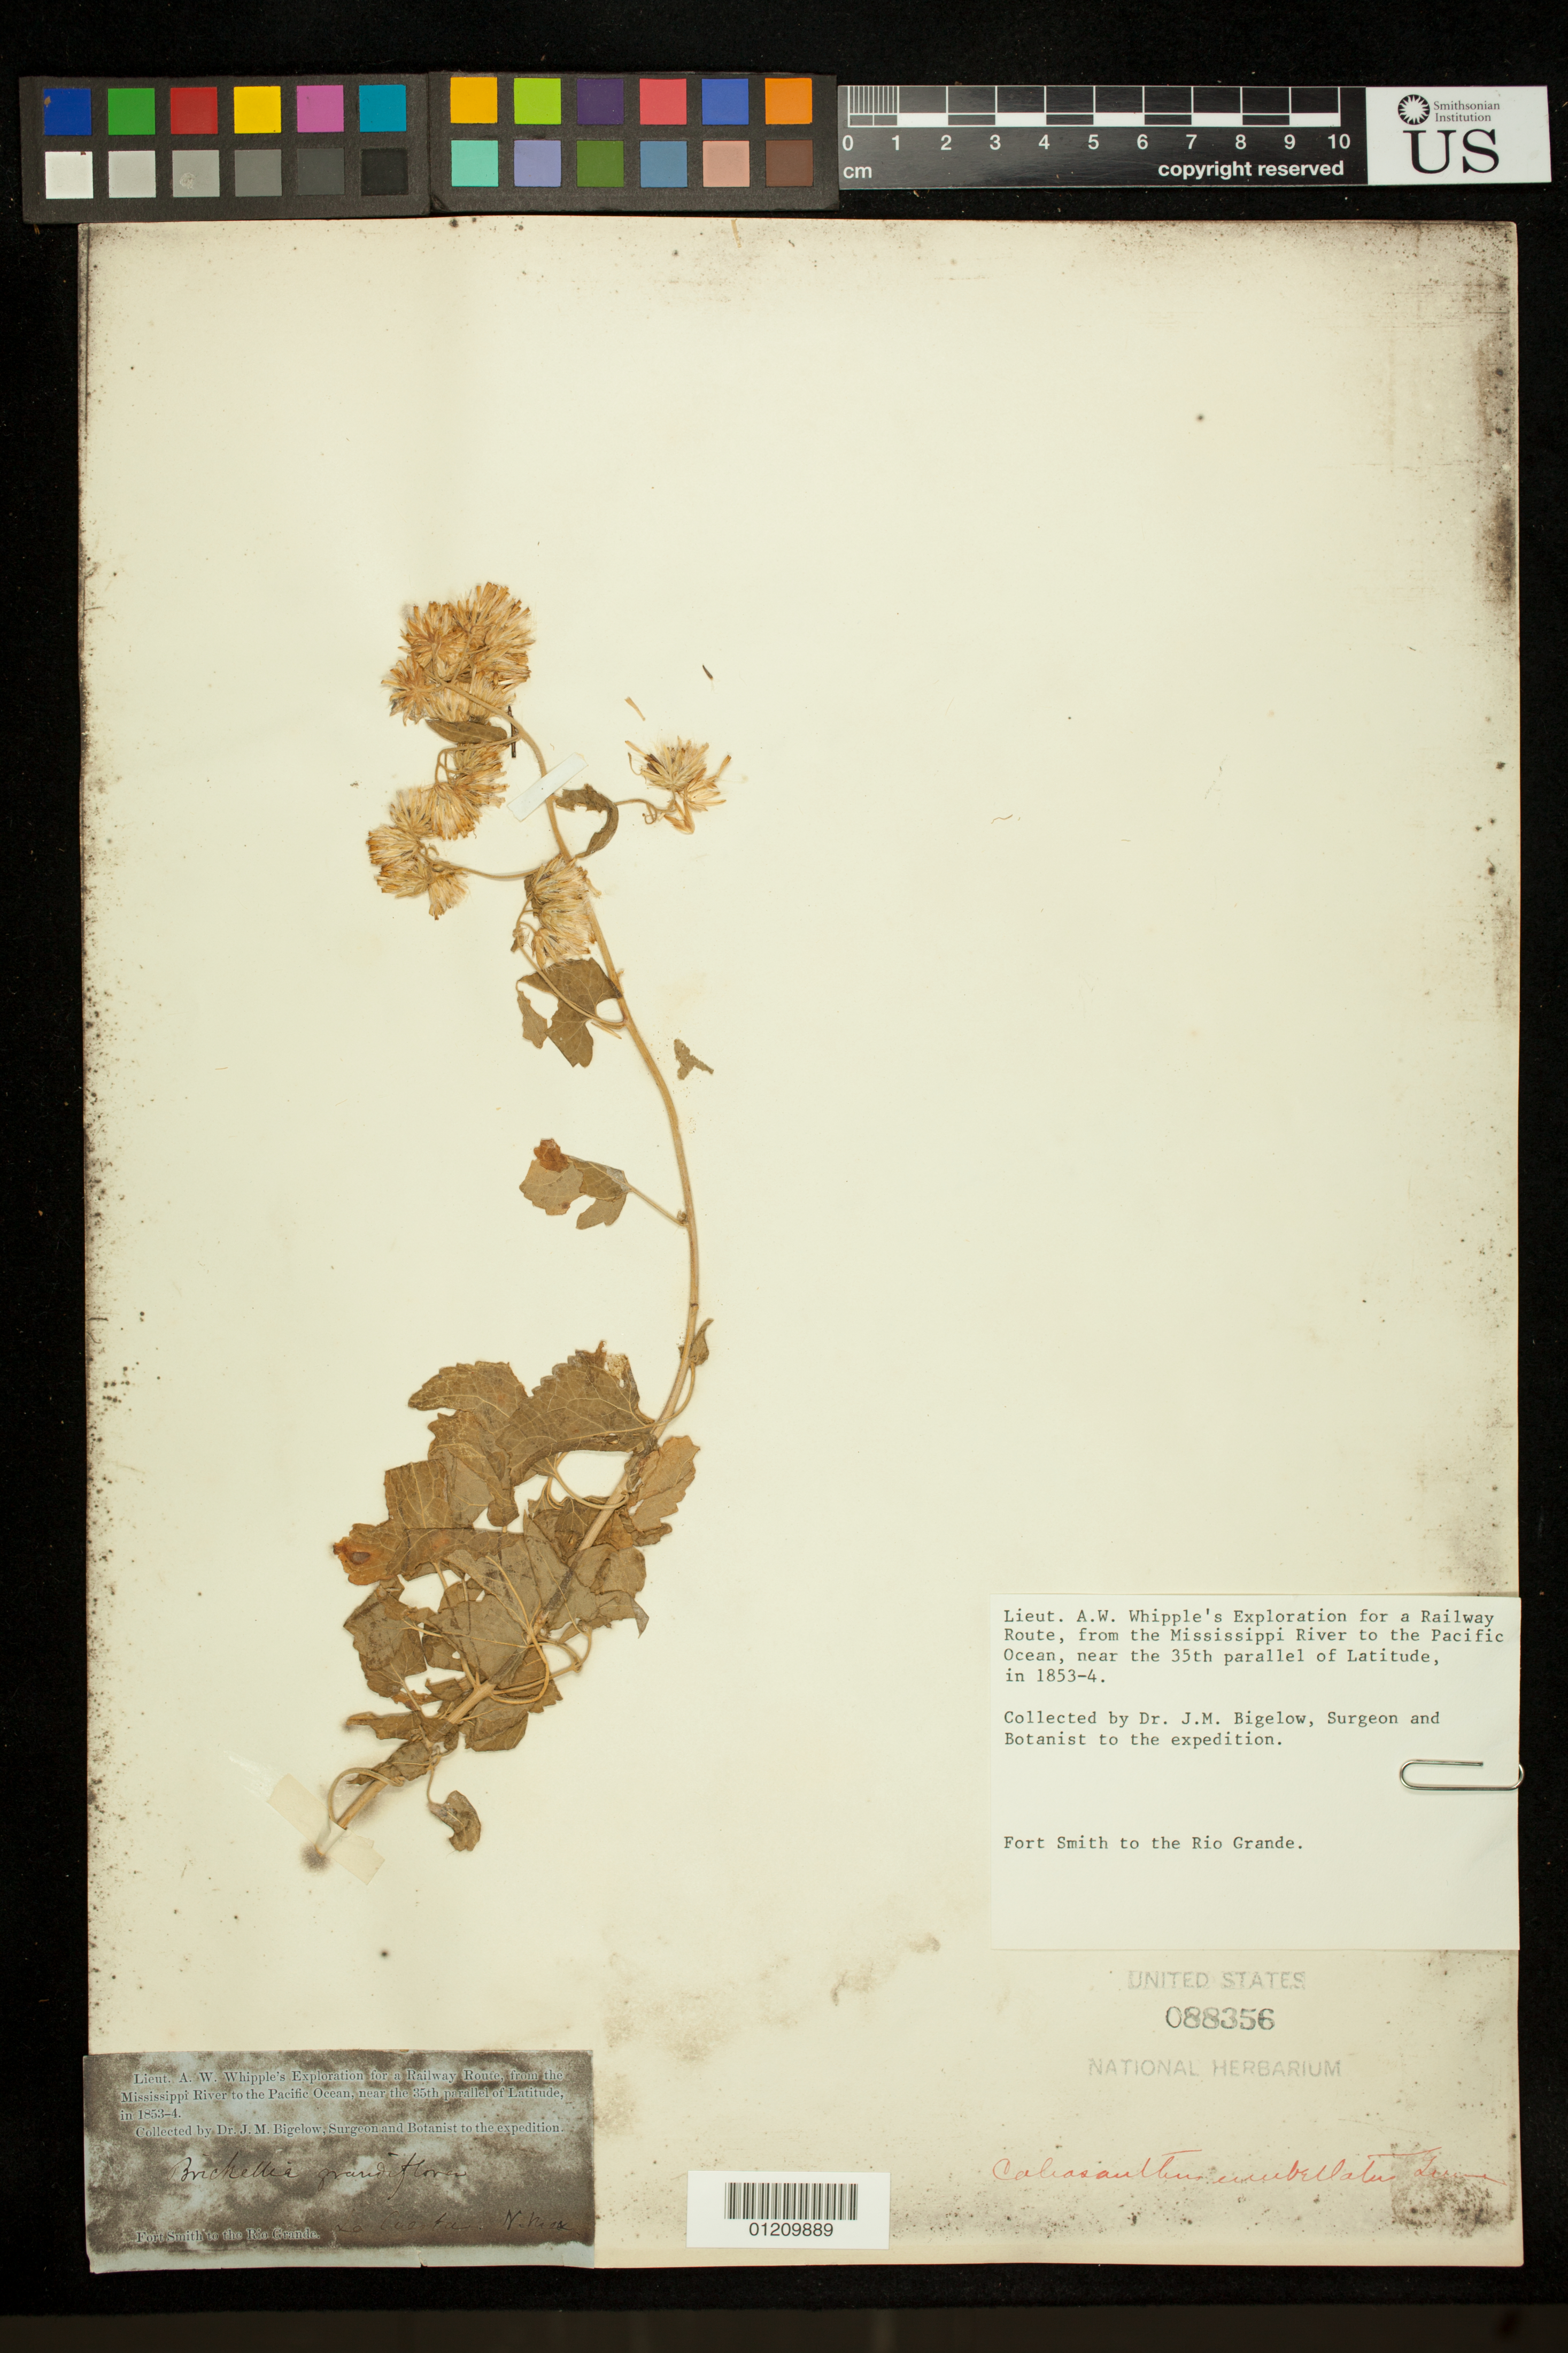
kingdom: Plantae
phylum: Tracheophyta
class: Magnoliopsida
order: Asterales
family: Asteraceae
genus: Brickellia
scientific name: Brickellia grandiflora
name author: (Hook.) Nutt.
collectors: J. M. Bigelow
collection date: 1853-10-04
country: United States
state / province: New Mexico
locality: Fort Smith to the Rio Grande.